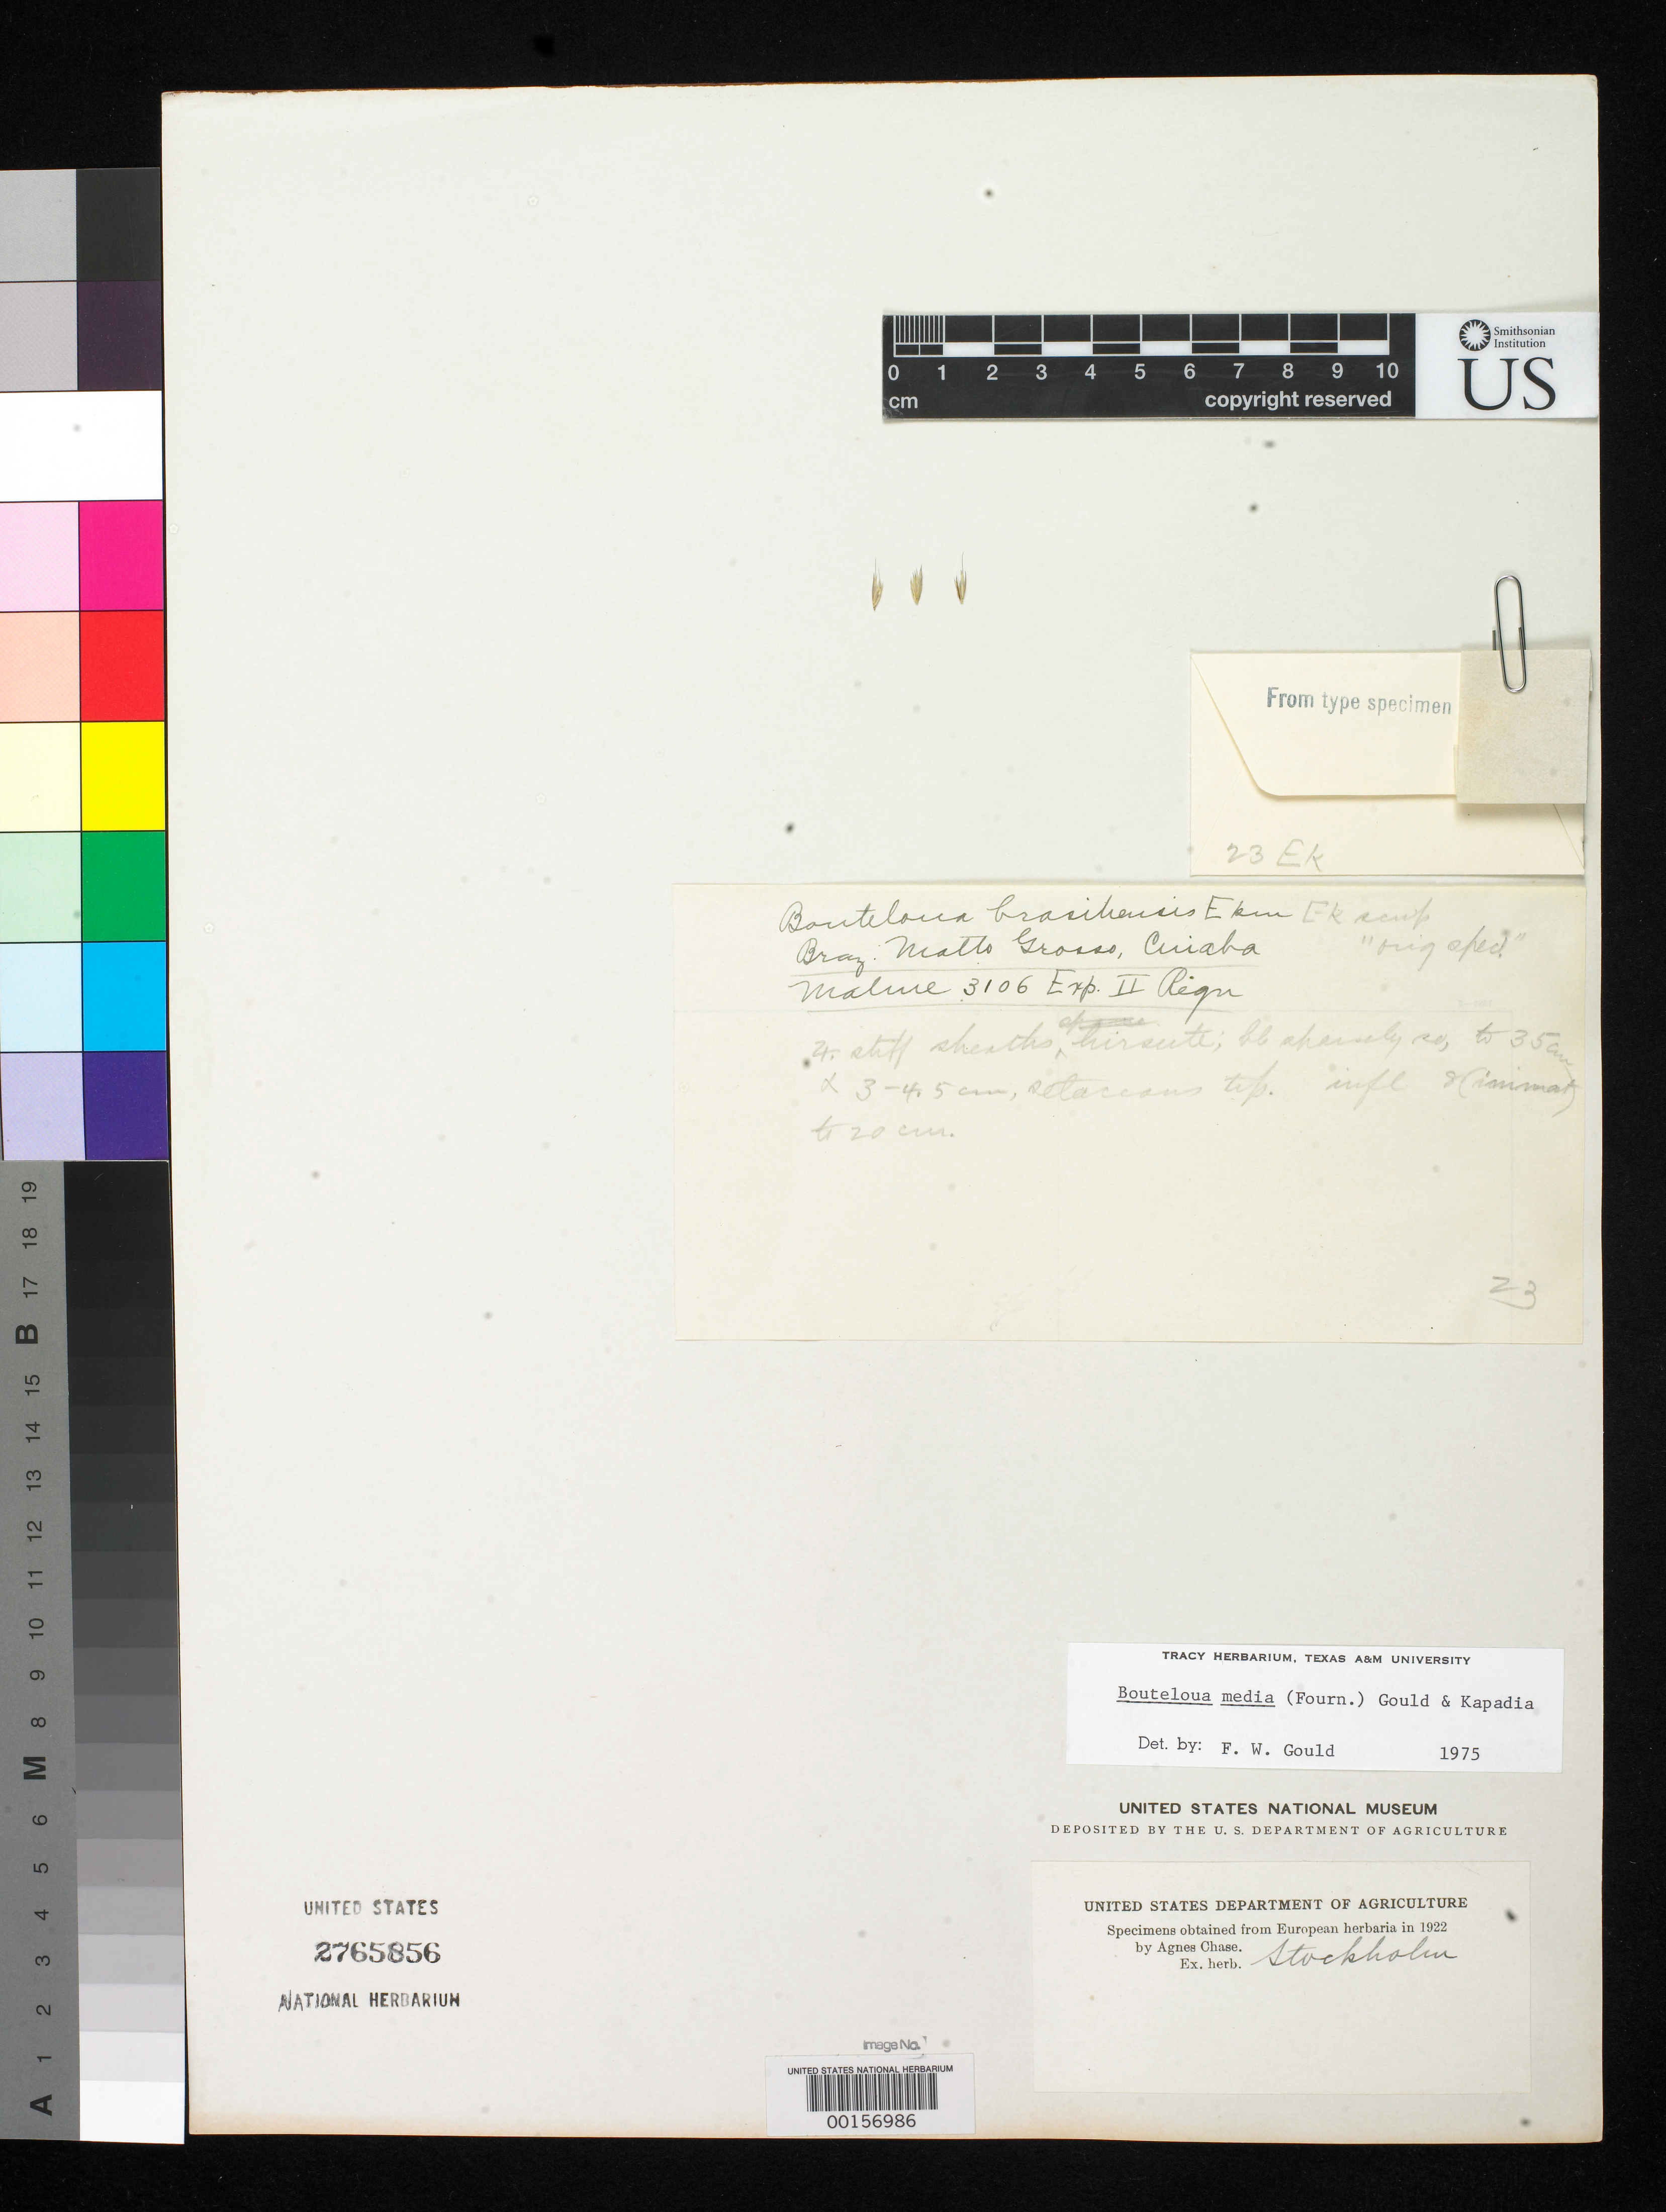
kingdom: Plantae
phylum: Tracheophyta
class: Liliopsida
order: Poales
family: Poaceae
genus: Bouteloua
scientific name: Bouteloua brasiliensis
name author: Ekman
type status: Type Fragment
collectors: G. O. A. Malme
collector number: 3106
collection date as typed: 24 --- 1903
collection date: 1903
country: Brazil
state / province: Mato Grosso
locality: Cuiba, locis glareosis ad Marginem Silvulae.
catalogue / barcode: US 2765856